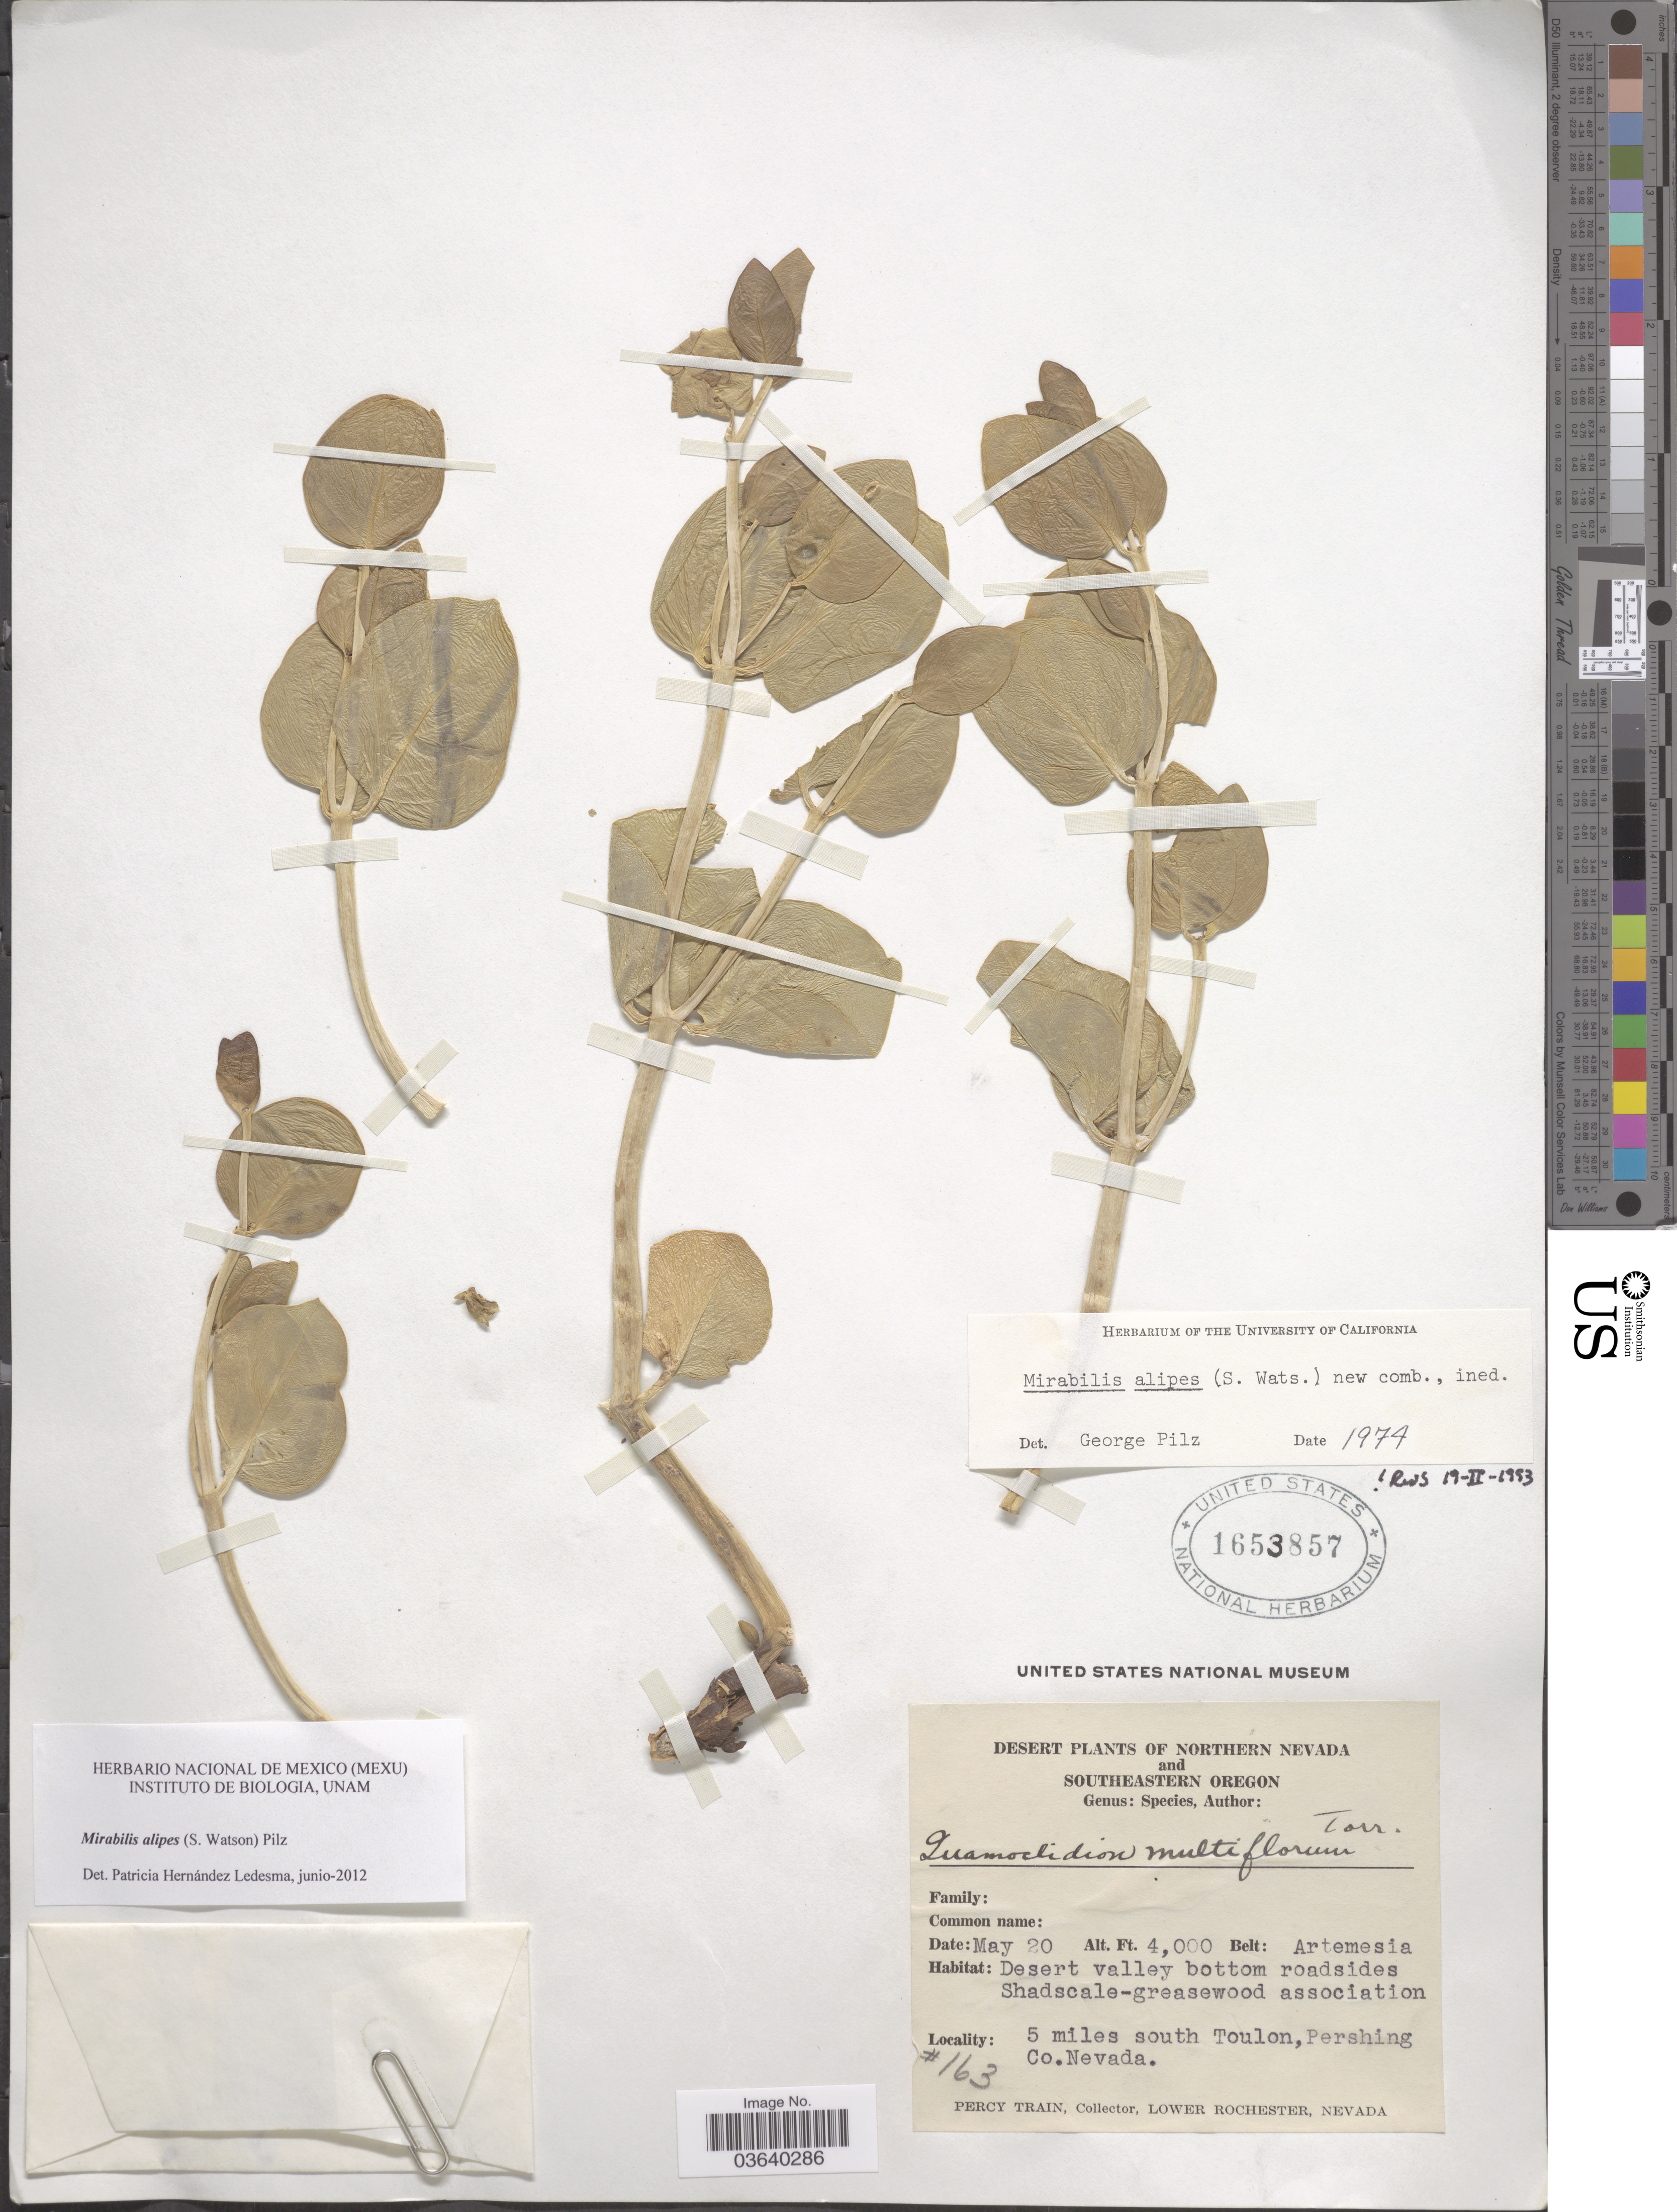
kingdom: Plantae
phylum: Tracheophyta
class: Magnoliopsida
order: Caryophyllales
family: Nyctaginaceae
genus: Mirabilis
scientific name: Mirabilis alipes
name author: (S. Watson) Pilz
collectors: P. Train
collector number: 163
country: United States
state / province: Nevada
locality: Desert of Northern Nevada. 5 miles south Toulon, Pershing Co.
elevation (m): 1219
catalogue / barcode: US 1653857